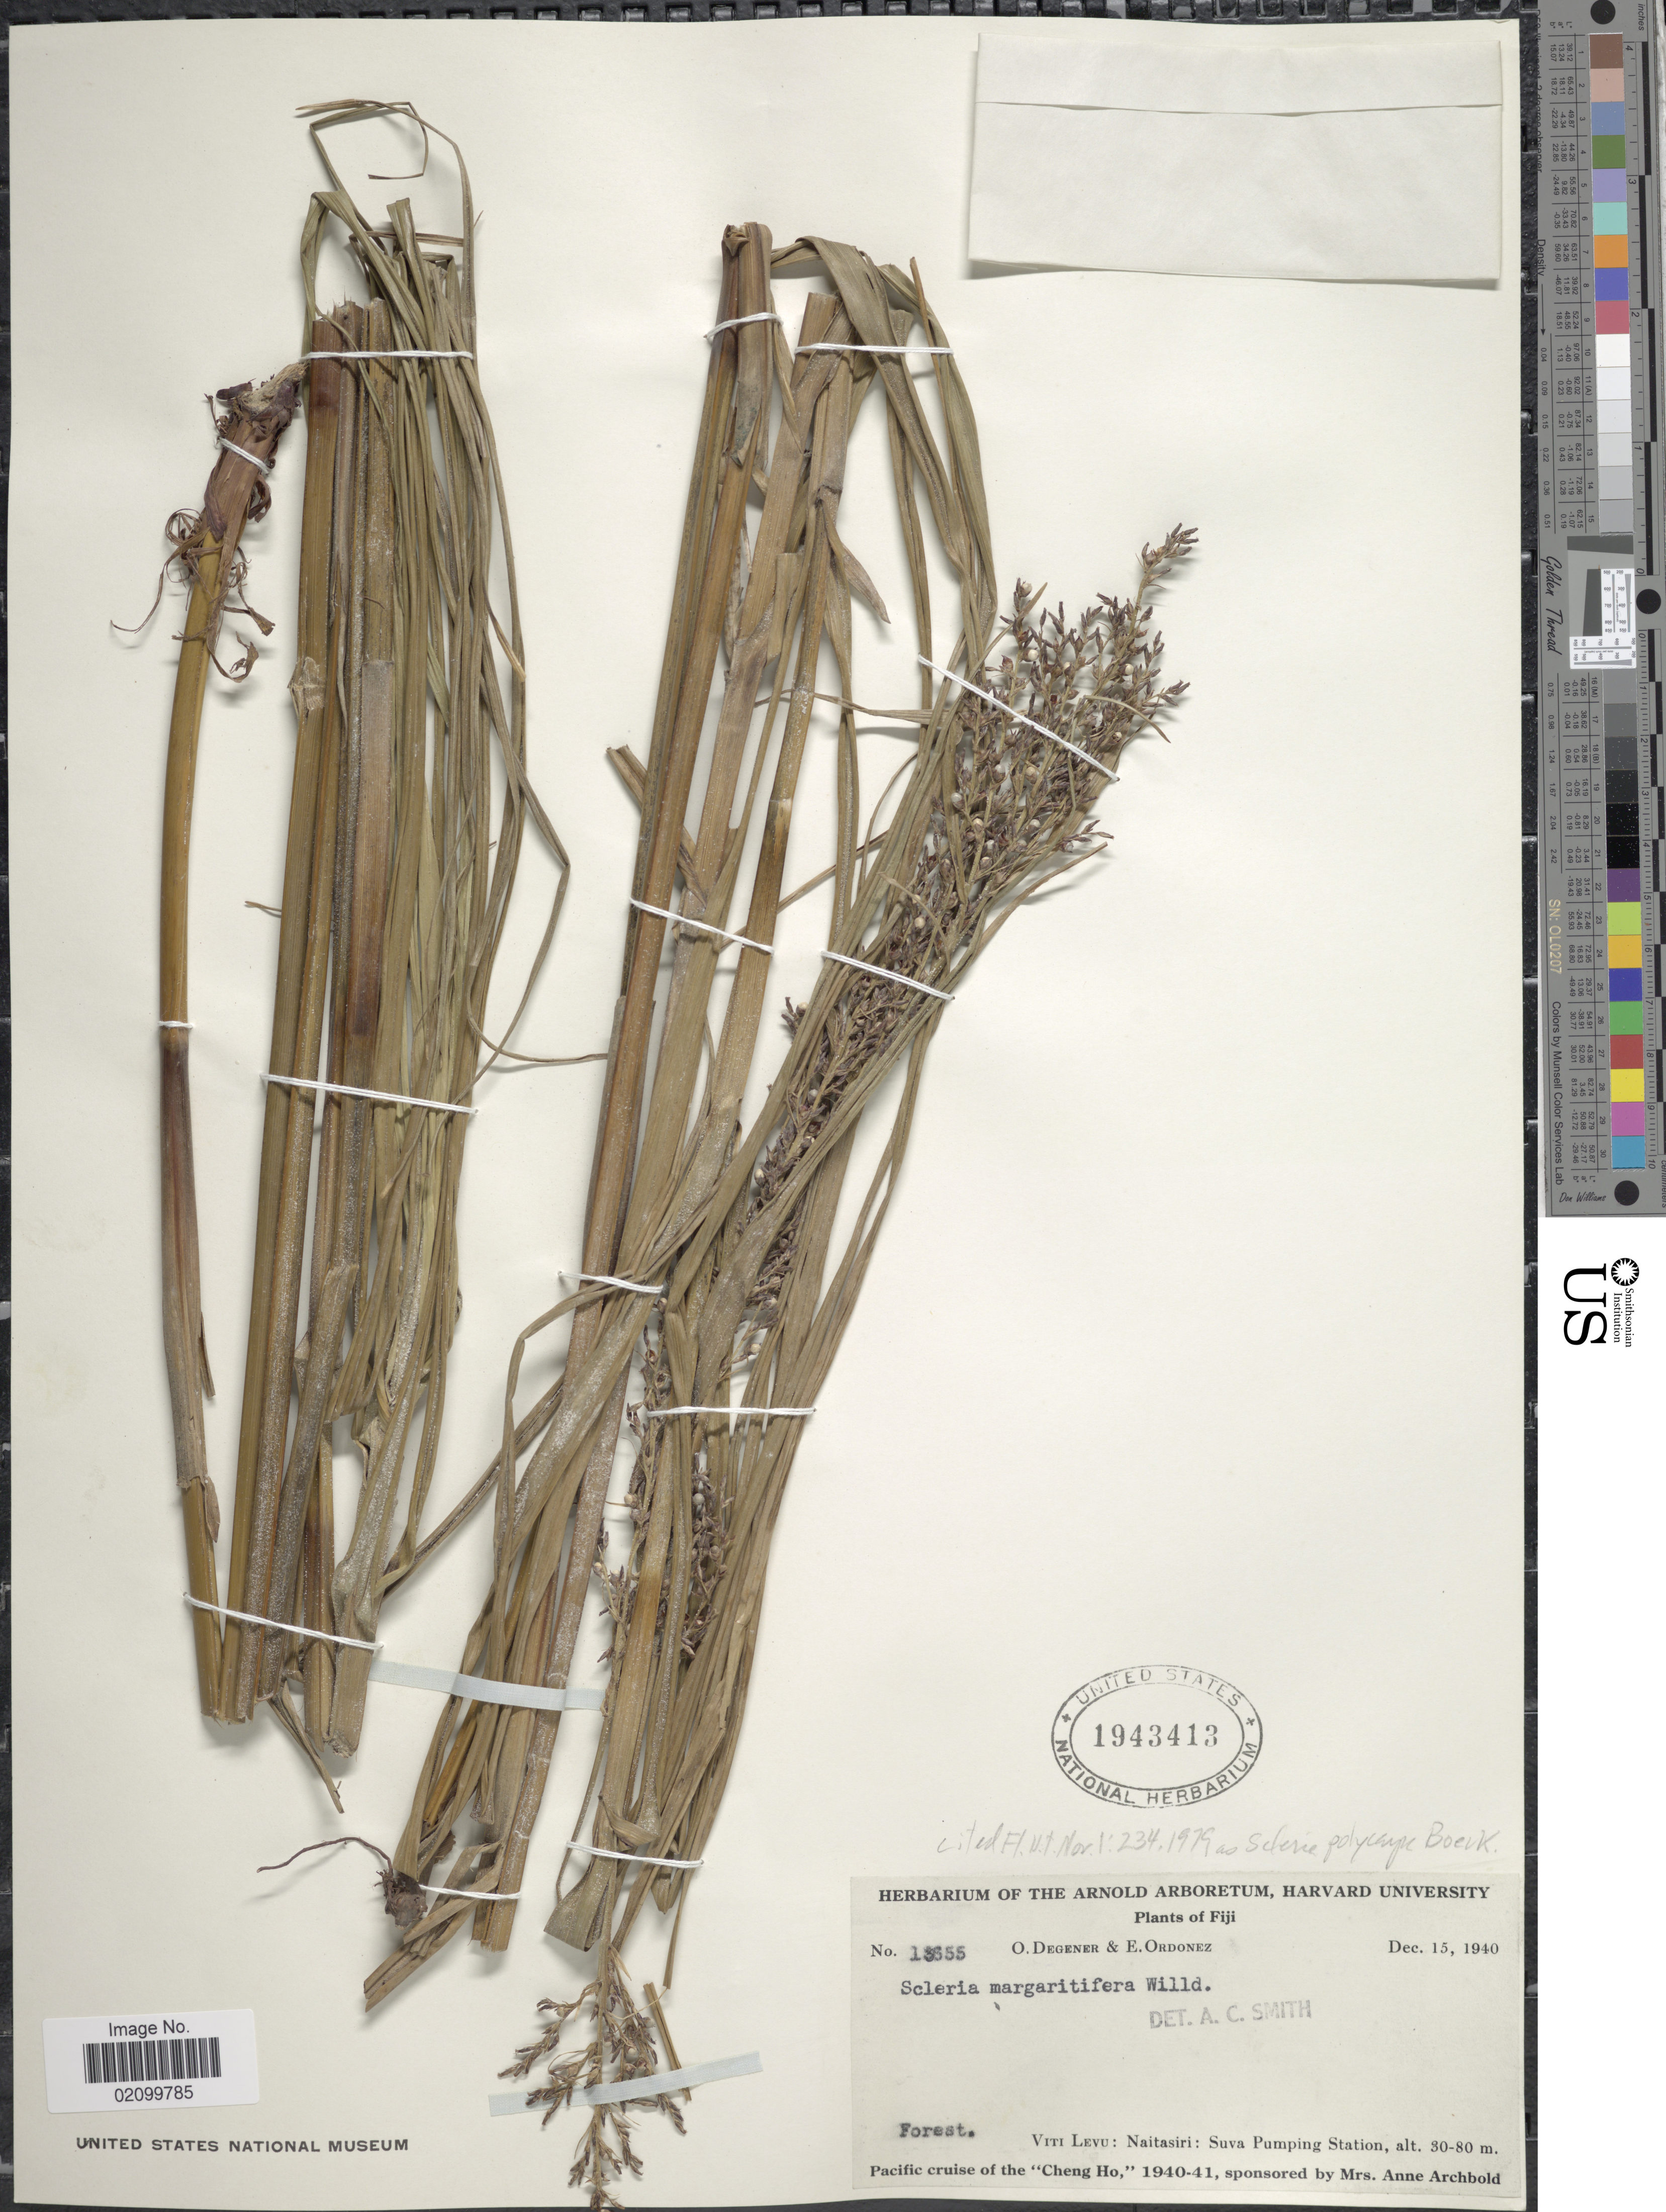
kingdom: Plantae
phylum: Tracheophyta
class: Liliopsida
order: Poales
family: Cyperaceae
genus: Scleria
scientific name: Scleria polycarpa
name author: Boeckeler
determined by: Strong, Mark T., (BOT), Smithsonian Institution - National Museum of Natural History (UNITED STATES)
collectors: O. Degener & E. Ordonez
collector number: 13355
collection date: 1940-12-15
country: Fiji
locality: Viti Levu: Naitasiri: Suva Pumping Station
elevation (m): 30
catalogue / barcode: US 1943413